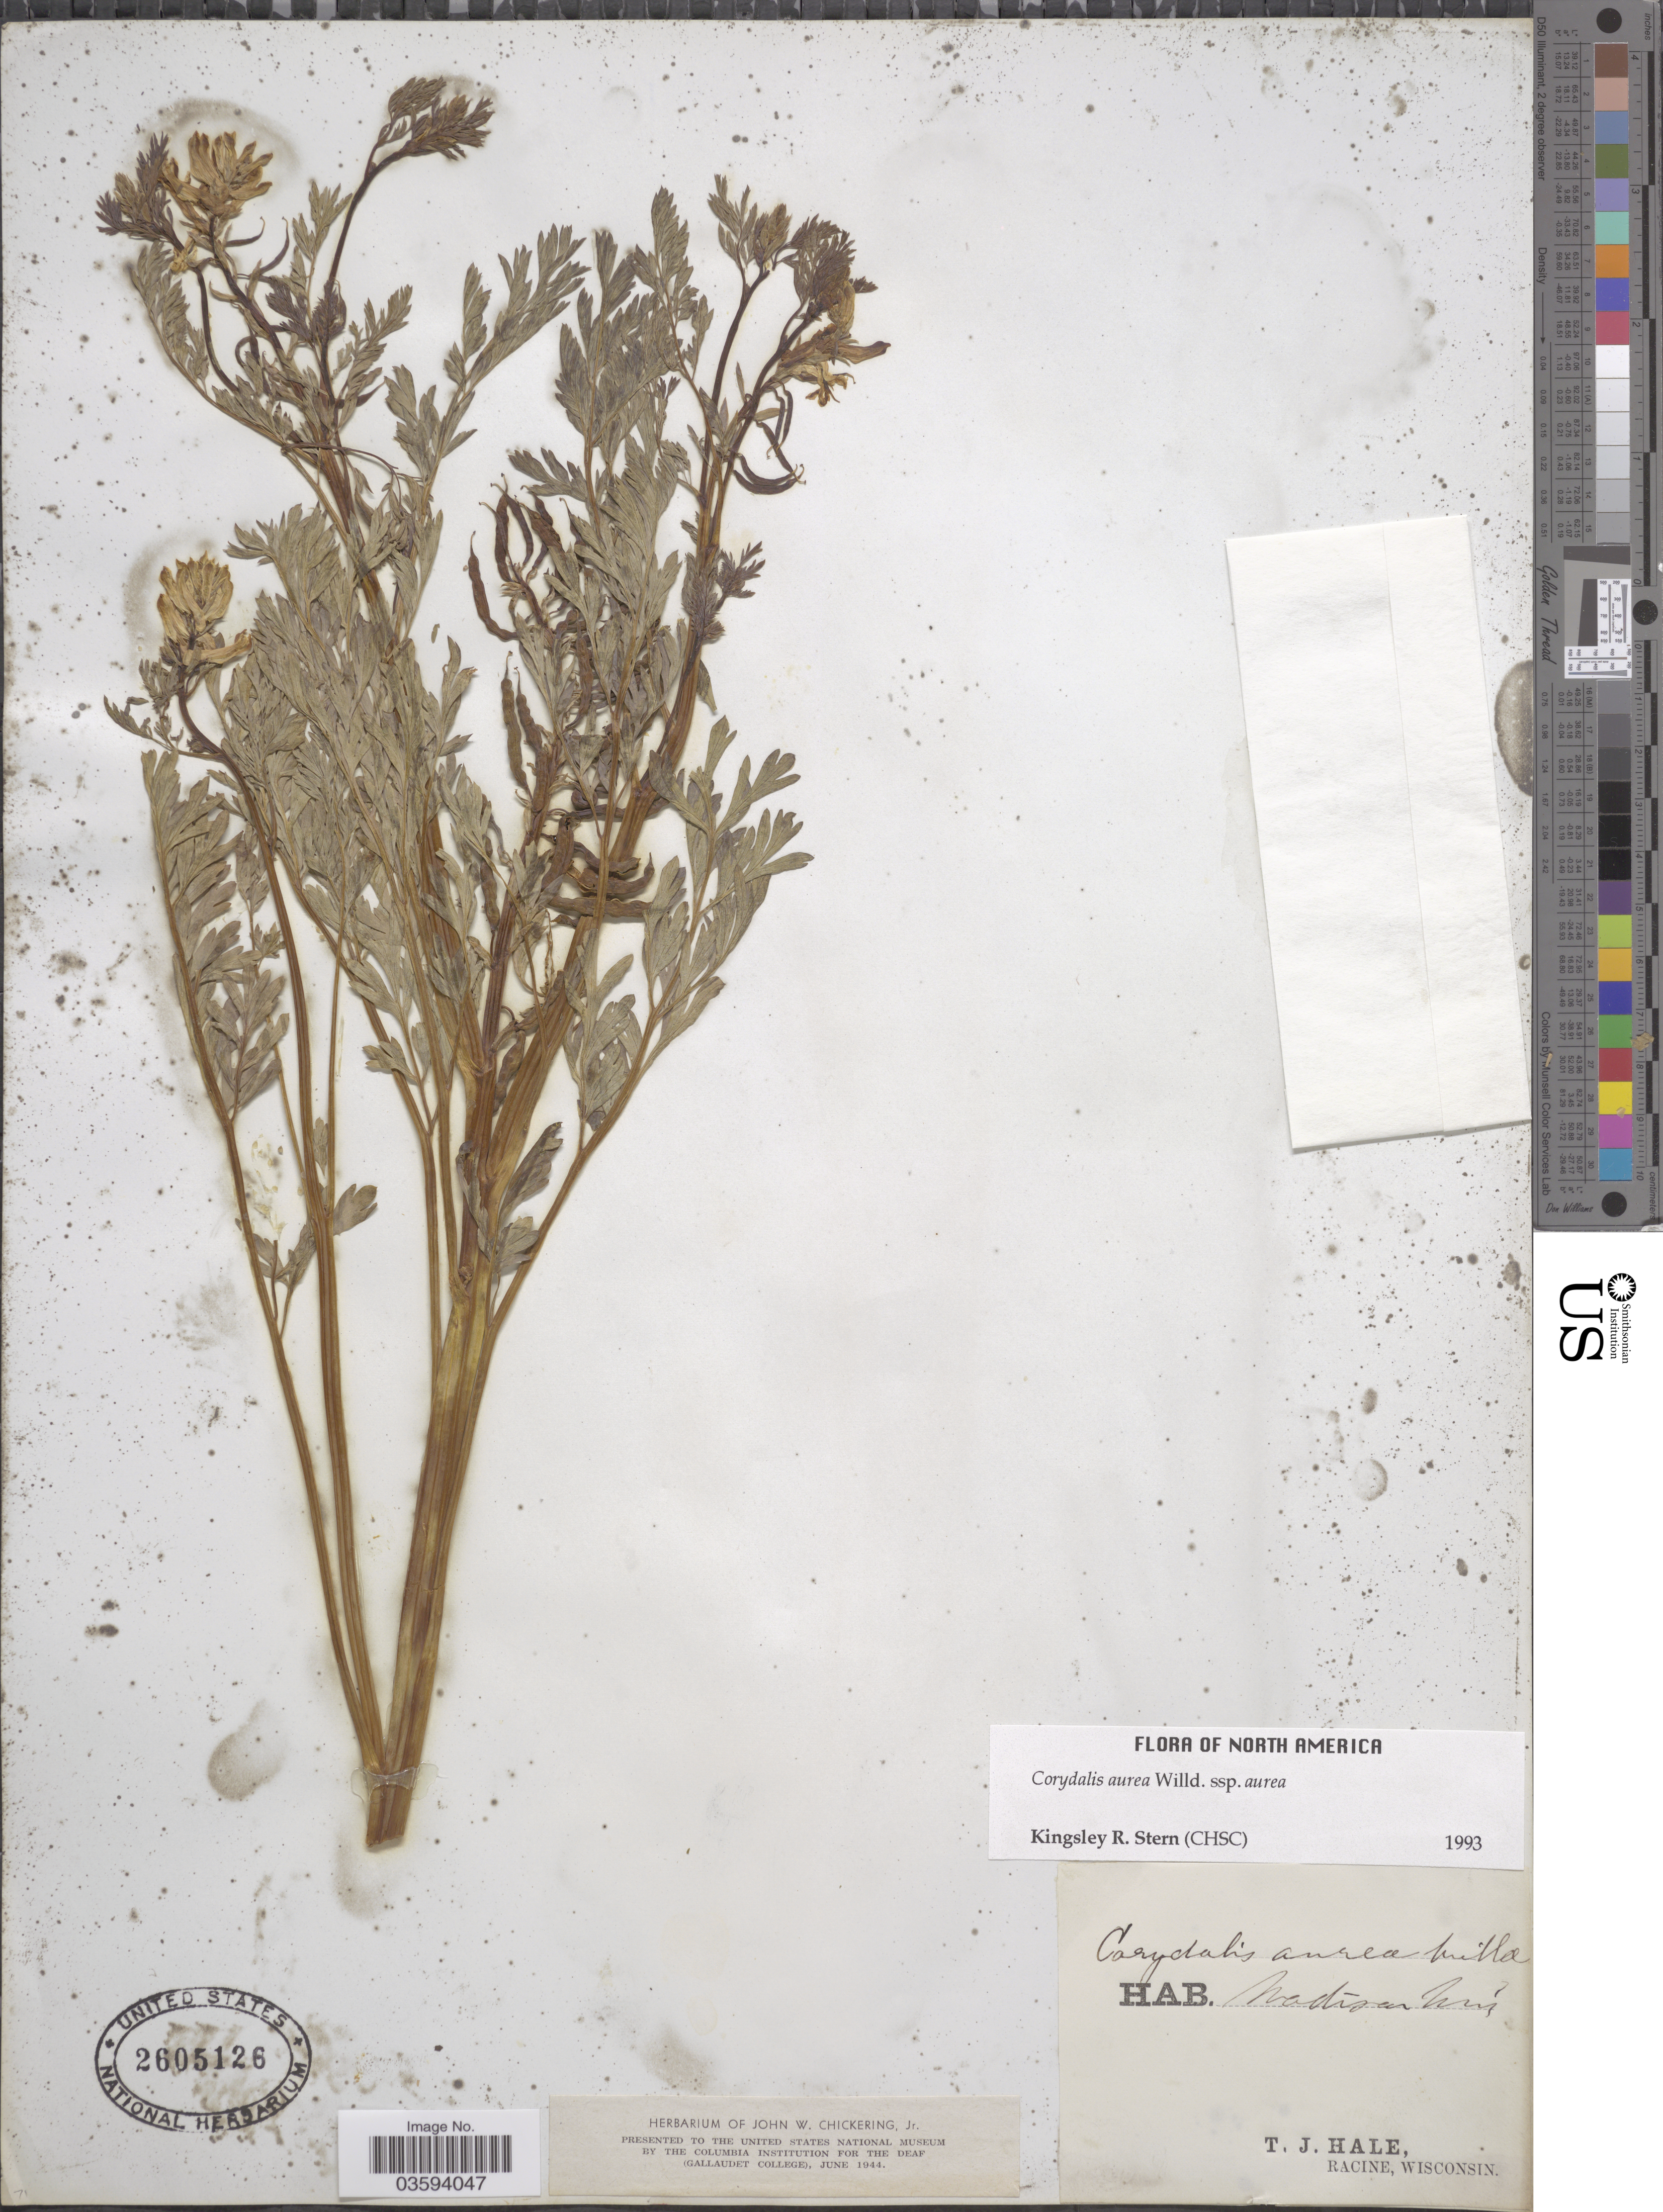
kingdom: Plantae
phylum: Tracheophyta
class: Magnoliopsida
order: Ranunculales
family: Papaveraceae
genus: Corydalis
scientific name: Corydalis aurea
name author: Willd.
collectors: T. Hale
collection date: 1993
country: United States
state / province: Wisconsin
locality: Madison.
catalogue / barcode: US 2605126